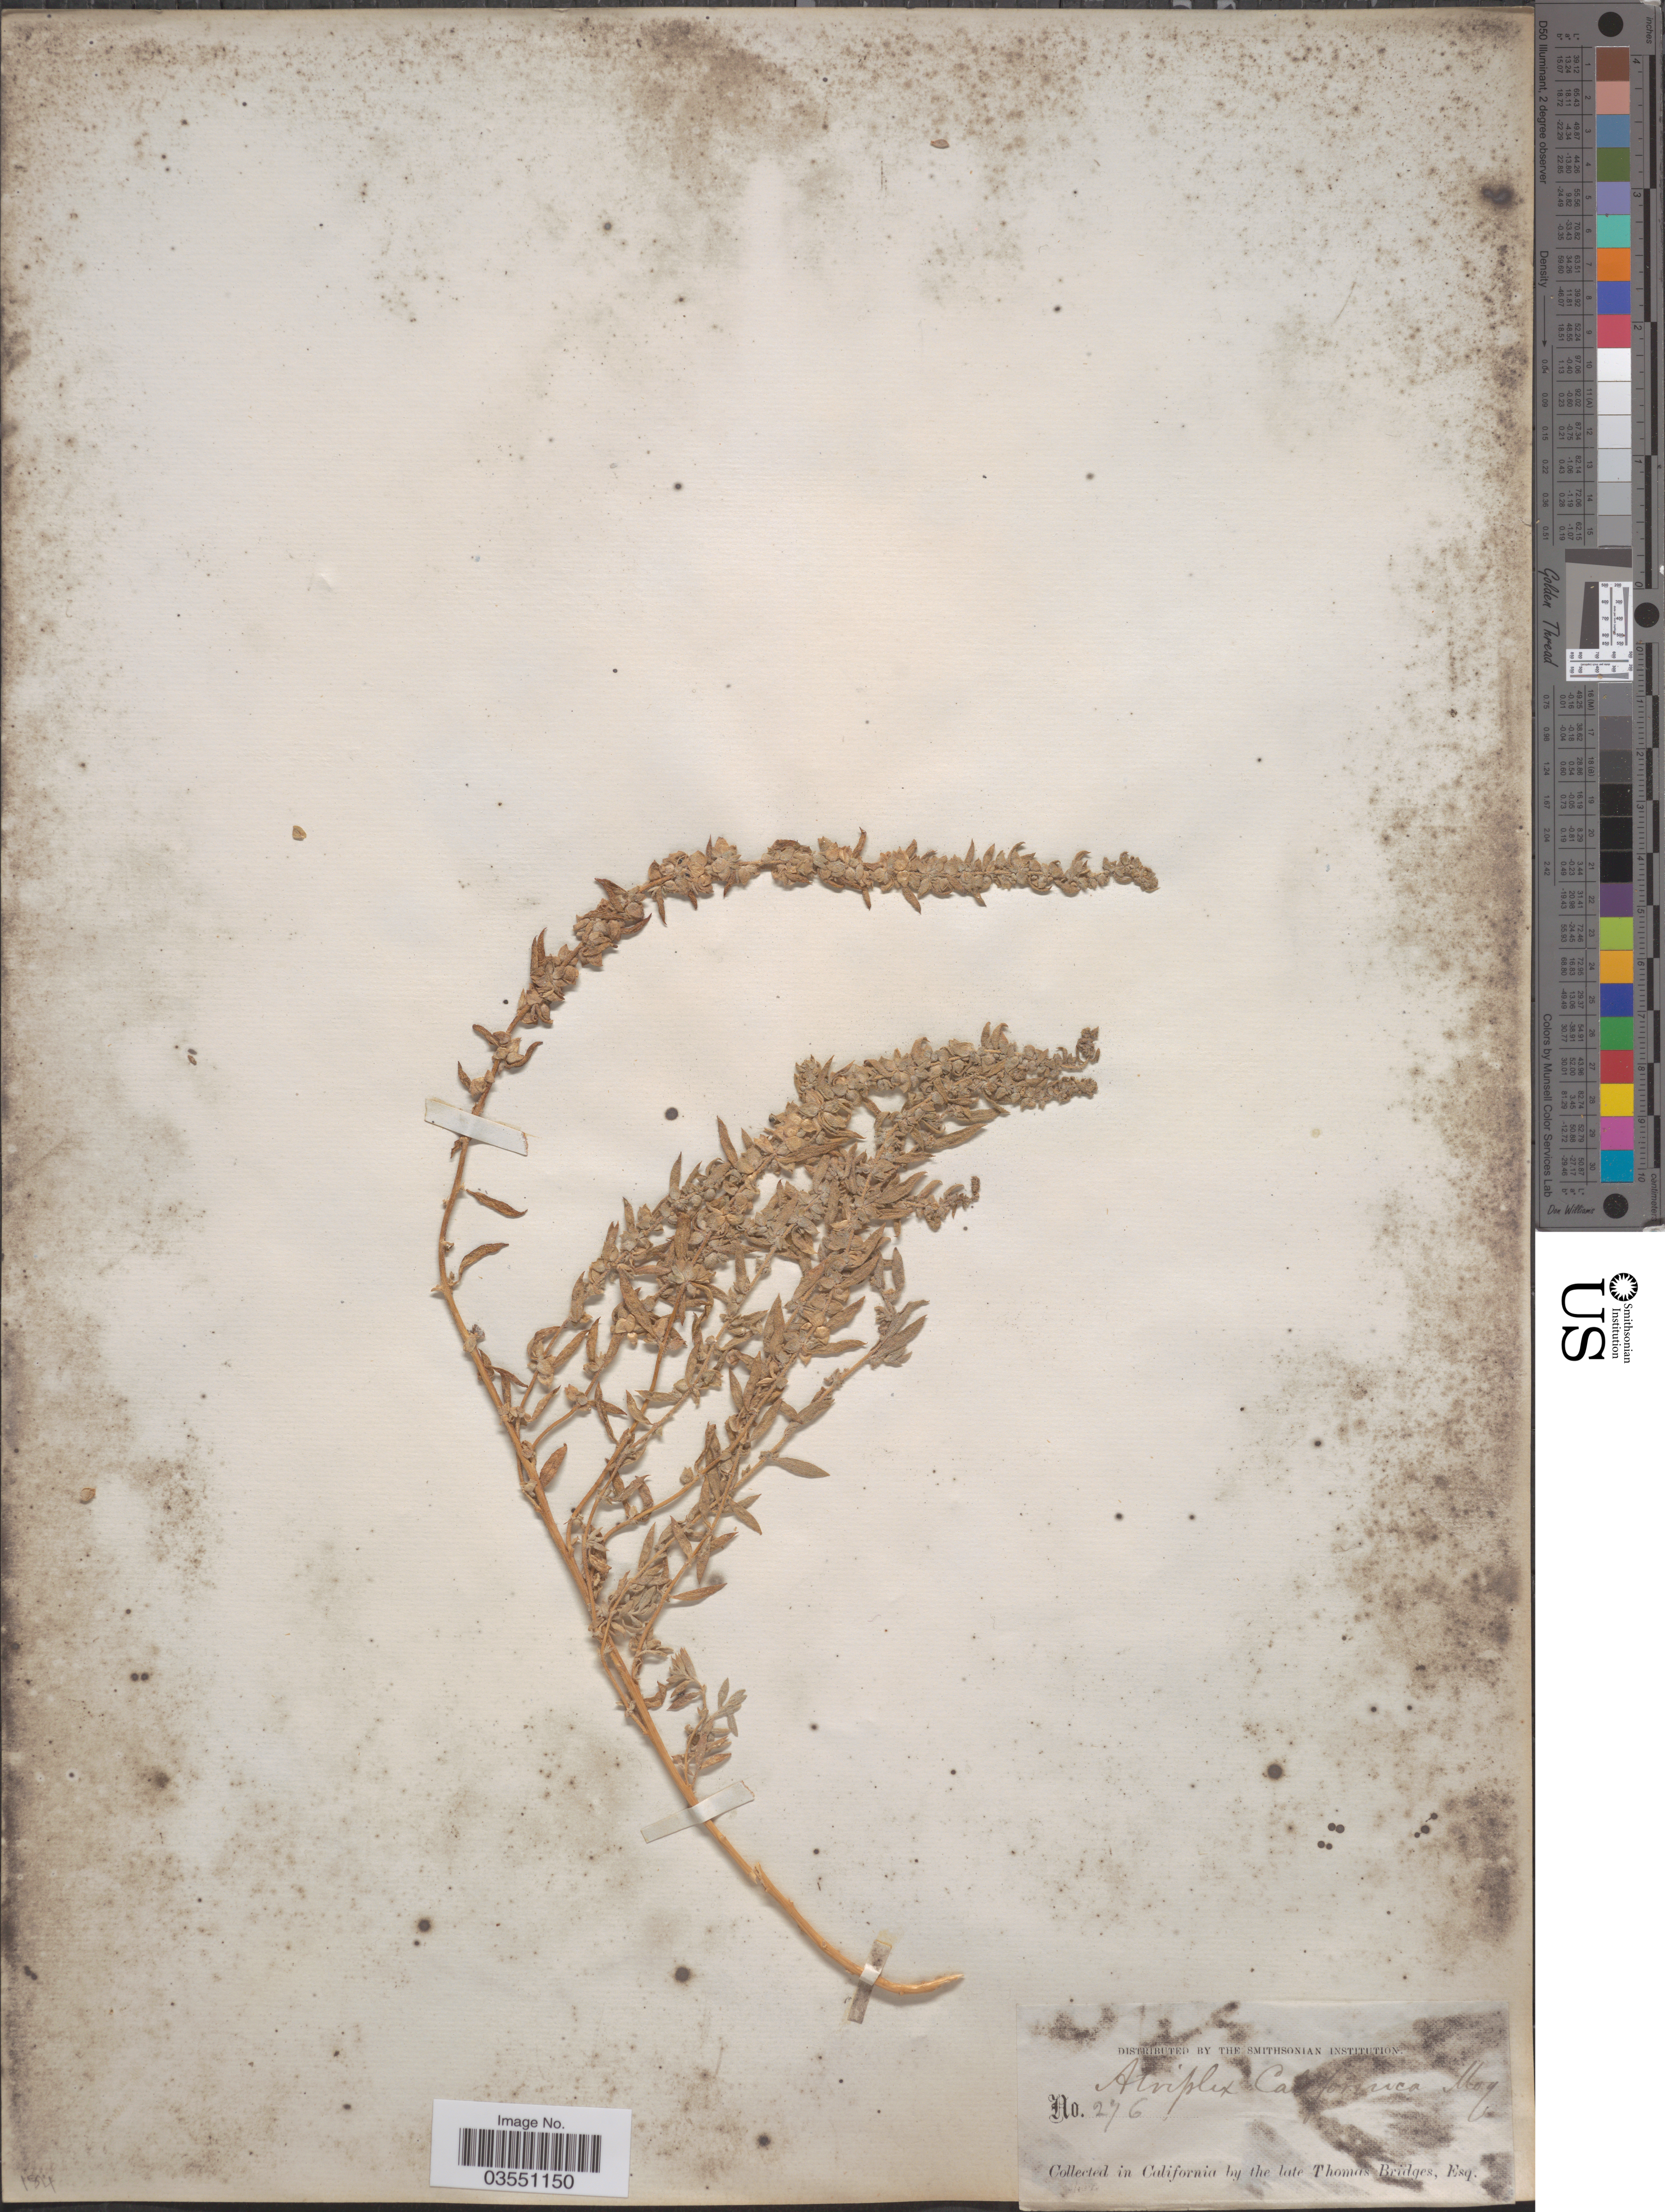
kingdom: Plantae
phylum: Tracheophyta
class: Magnoliopsida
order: Caryophyllales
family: Amaranthaceae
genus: Extriplex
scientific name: Extriplex californica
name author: (Moq.) E.H. Zacharias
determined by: Strong, Mark T., (BOT), Smithsonian Institution - National Museum of Natural History (UNITED STATES)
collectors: T. Bridges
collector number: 276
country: United States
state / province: California